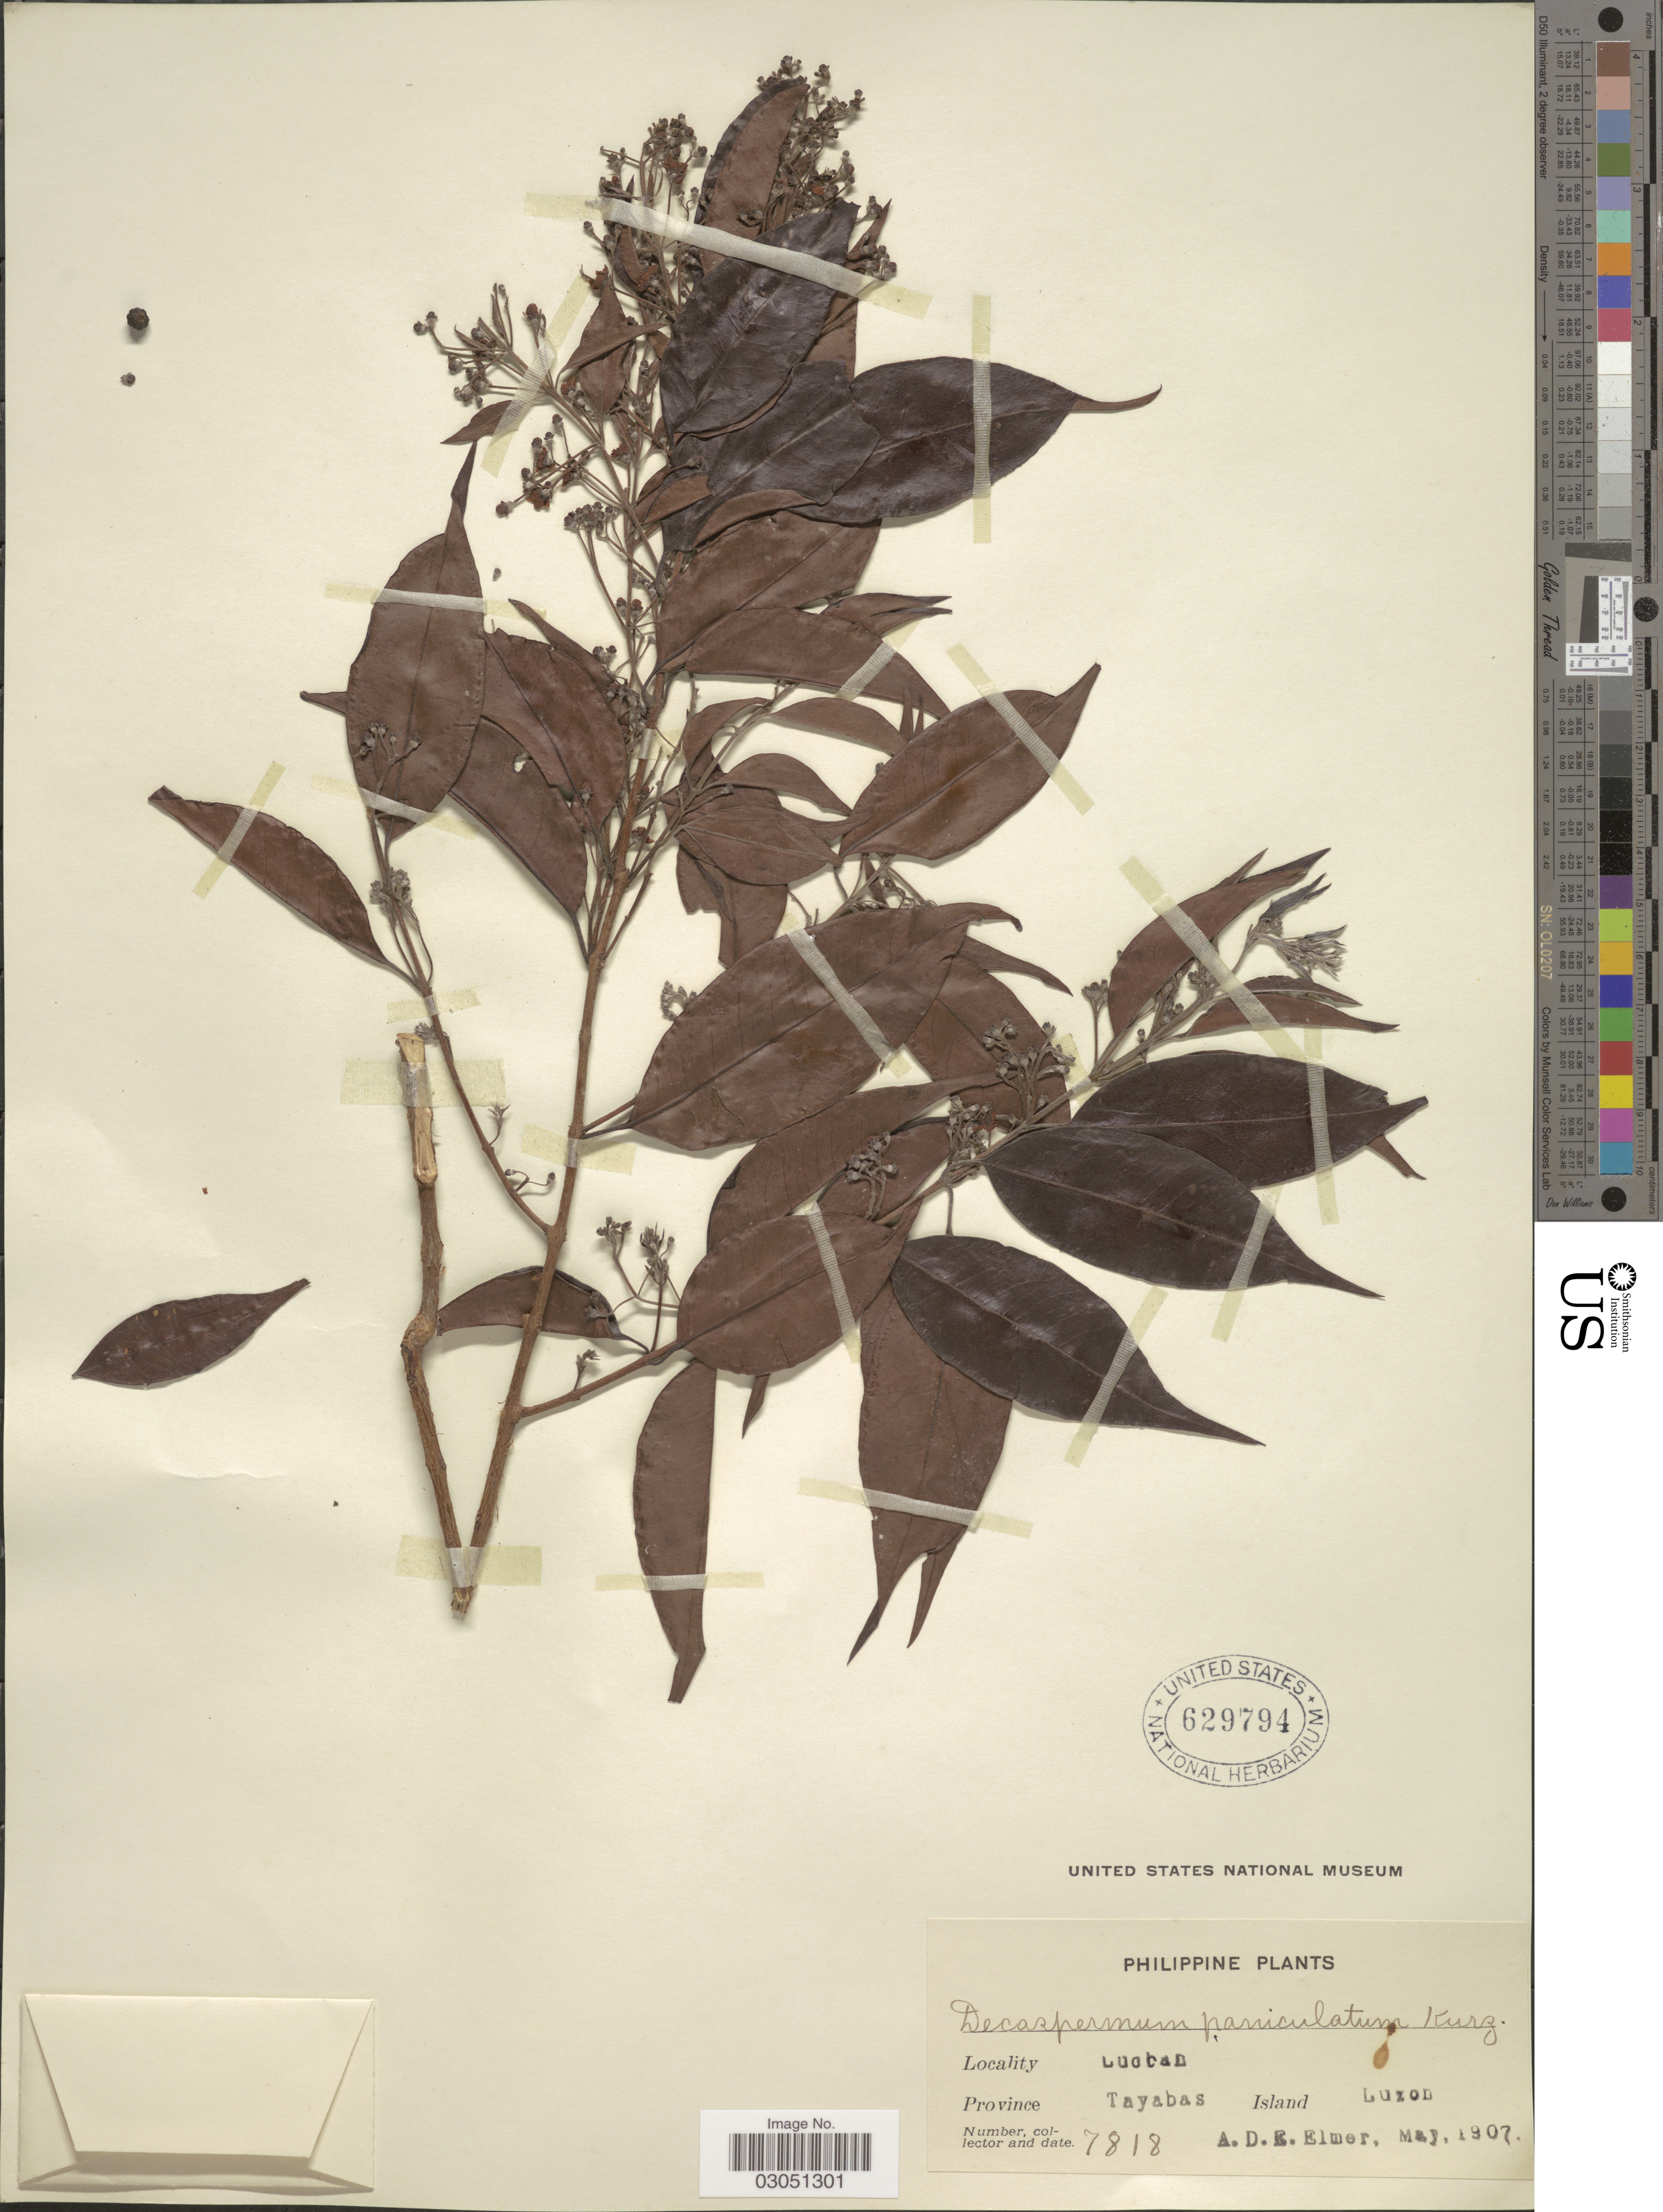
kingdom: Plantae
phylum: Tracheophyta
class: Magnoliopsida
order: Myrtales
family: Myrtaceae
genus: Decaspermum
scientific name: Decaspermum fruticosum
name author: J.R. Forst. & G. Forst.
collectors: A. D. E. Elmer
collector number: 7818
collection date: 1907-05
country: Philippines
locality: Lucban, Province Tayabas, Island Luzon.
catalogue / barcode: US 629794